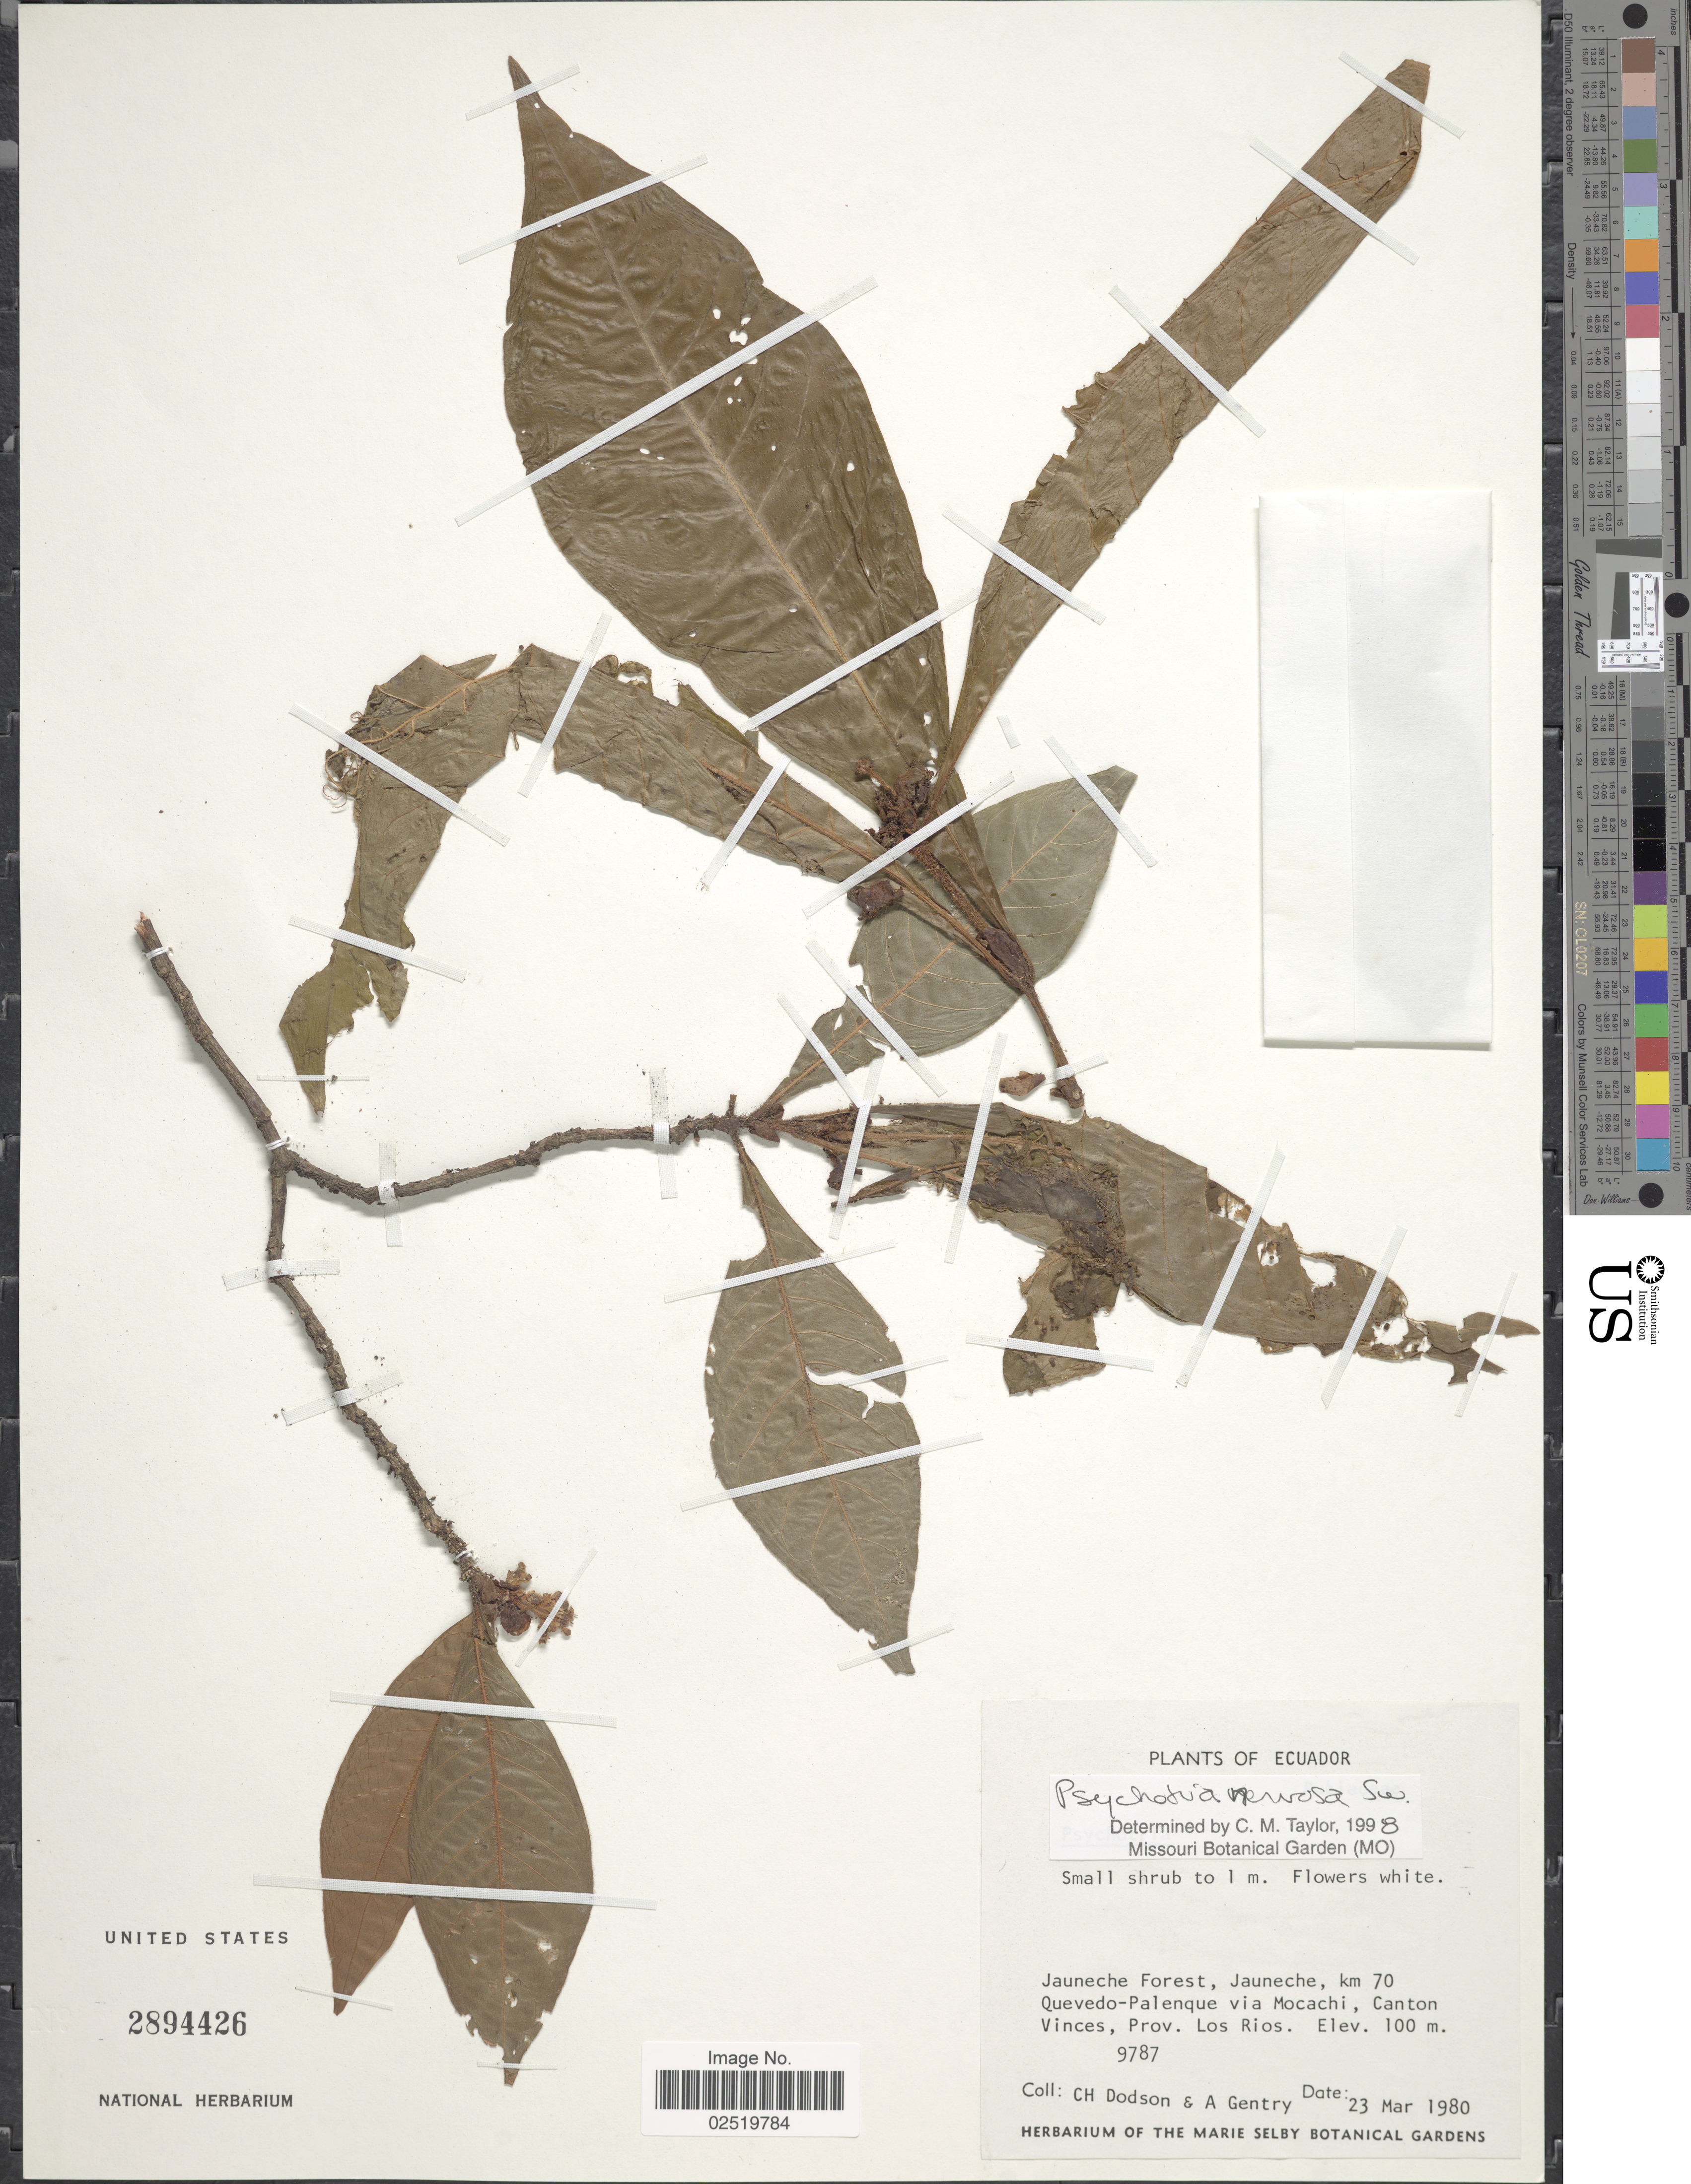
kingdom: Plantae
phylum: Tracheophyta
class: Magnoliopsida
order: Gentianales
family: Rubiaceae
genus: Psychotria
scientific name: Psychotria nervosa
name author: Sw.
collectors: C. H. Dodson & A. H. Gentry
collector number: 9787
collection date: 1980-03-23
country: Ecuador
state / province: Los Ríos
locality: Jauneche Forest, Jauneche, km 70 Quevedo-Palenque via Mocachi, Canton Vinces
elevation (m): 100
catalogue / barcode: US 2894426